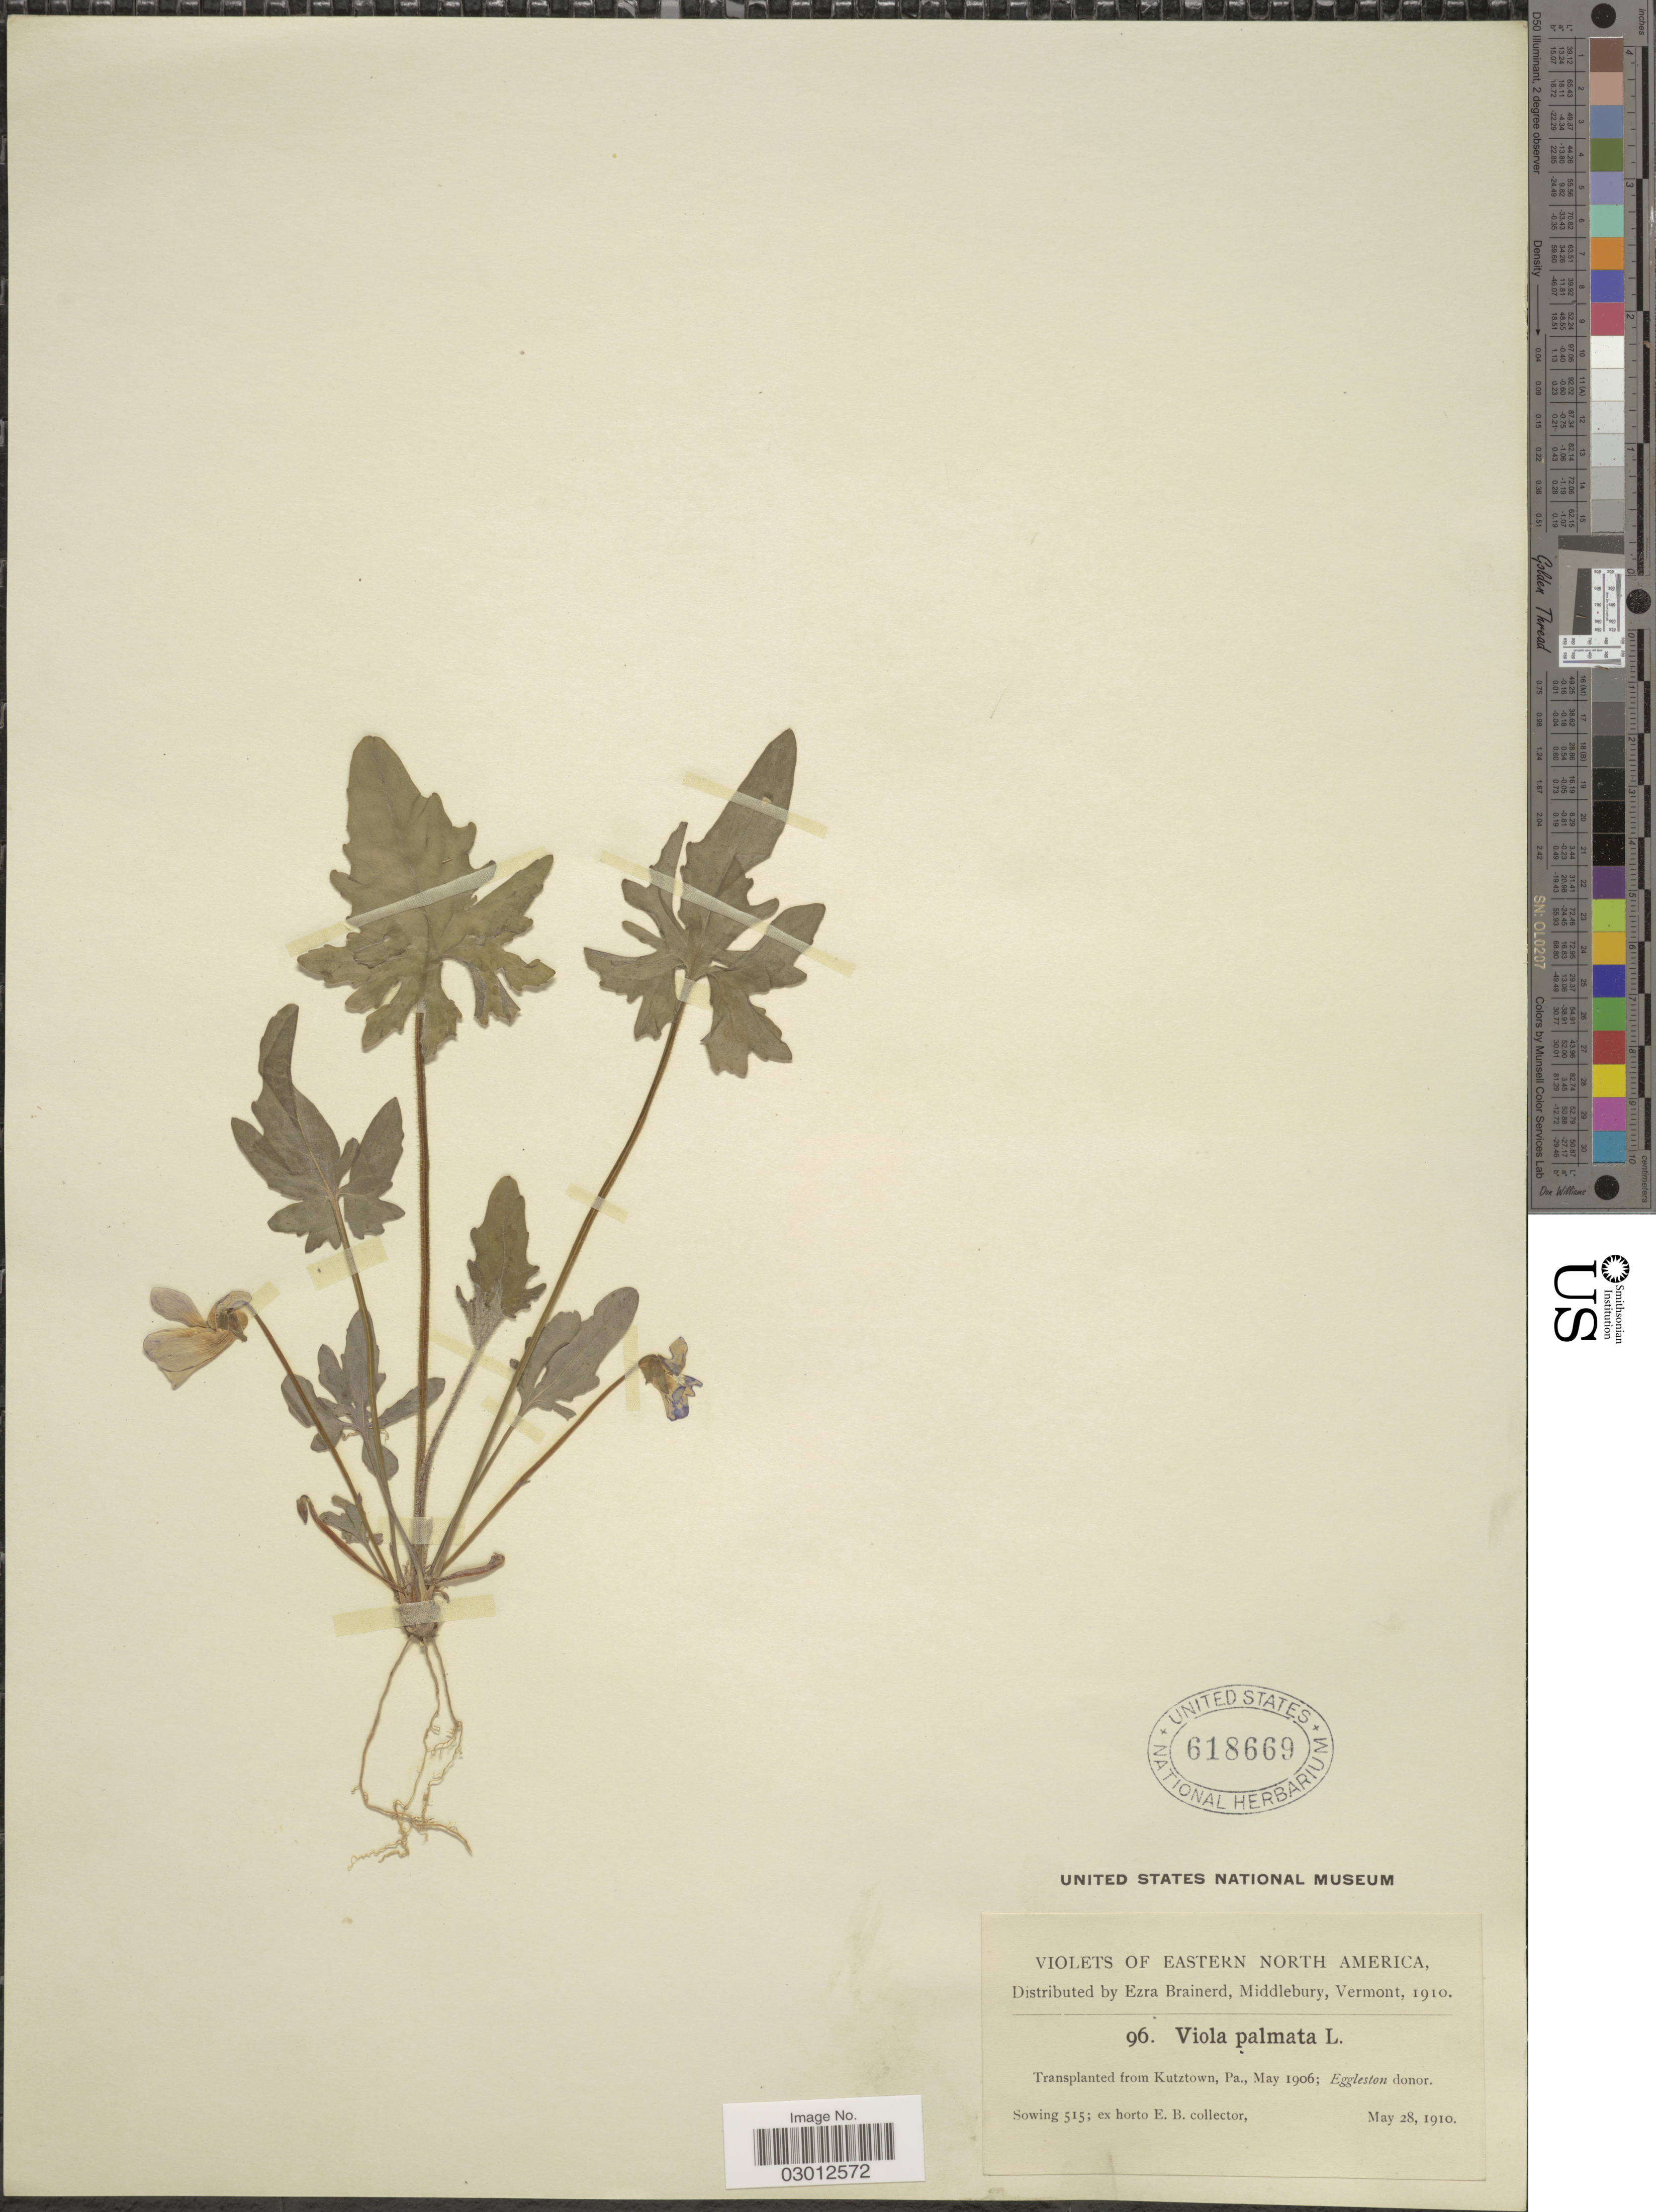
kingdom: Plantae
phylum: Tracheophyta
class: Magnoliopsida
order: Malpighiales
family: Violaceae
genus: Viola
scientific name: Viola palmata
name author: L.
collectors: ex herb. Ezra Brainerd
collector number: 96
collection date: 1910-05-28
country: United States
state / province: Pennsylvania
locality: Eastern North America. Transplanted from Kutztown, Pa.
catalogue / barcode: US 618669